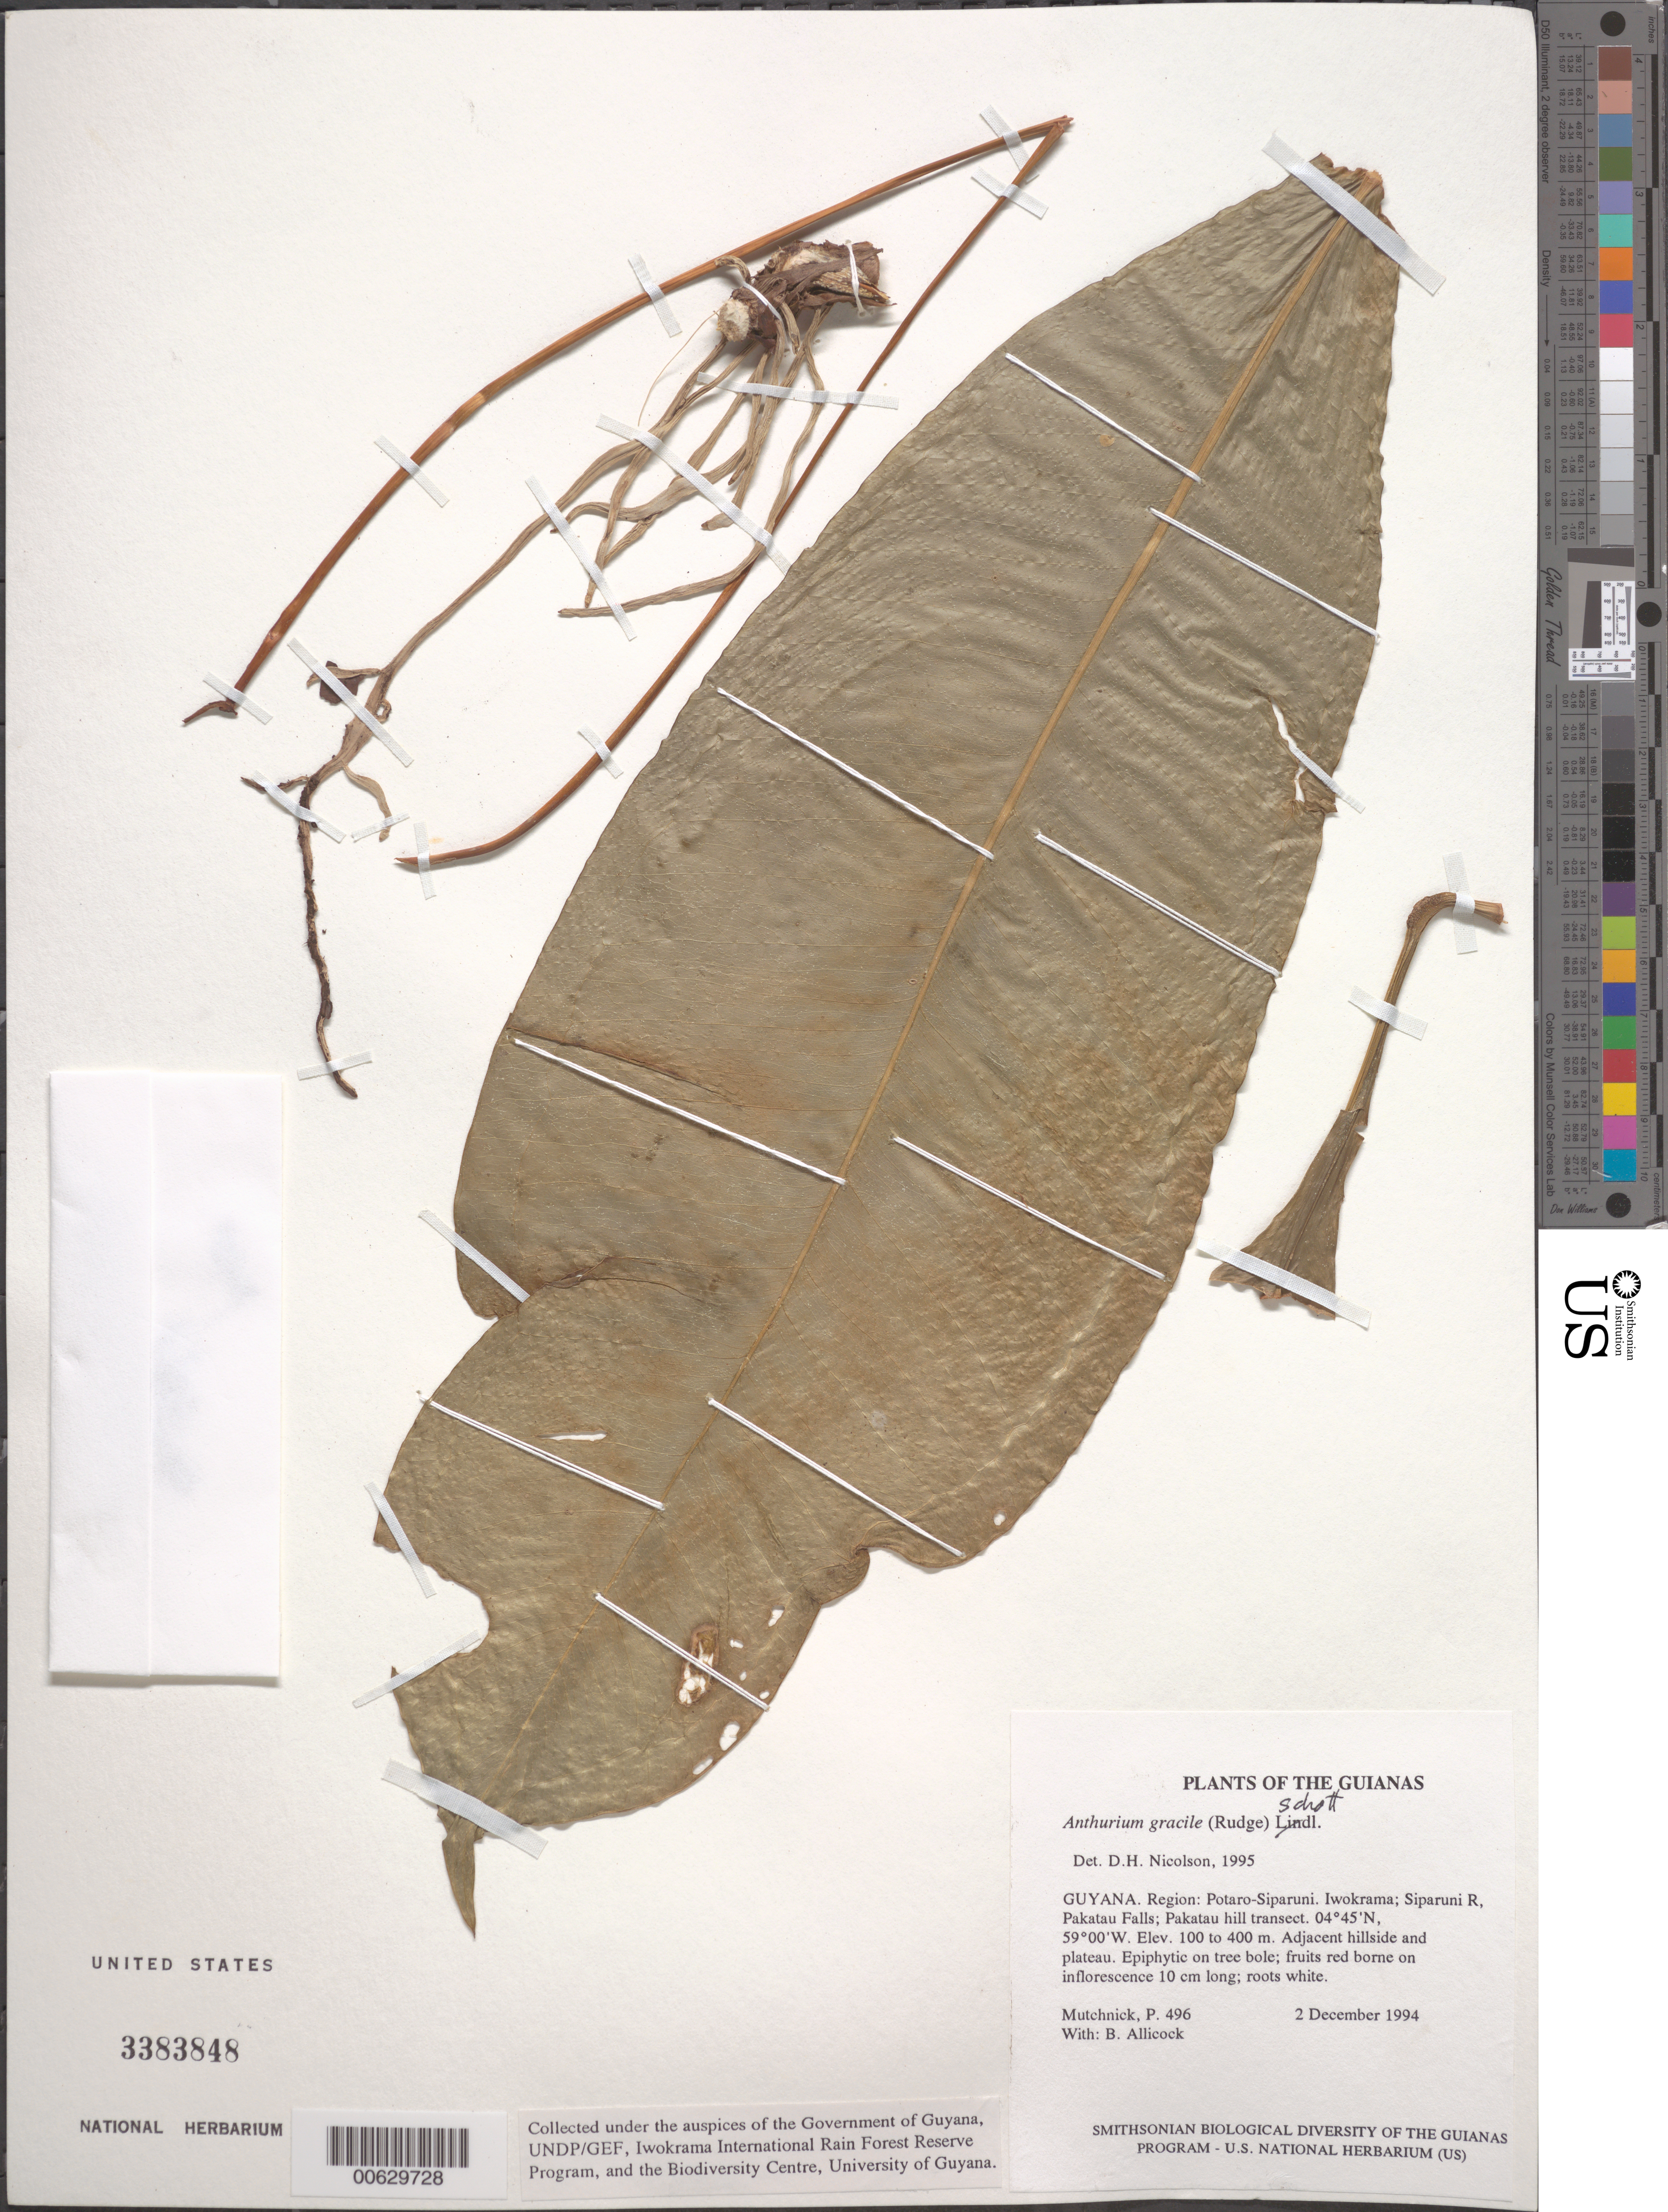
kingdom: Plantae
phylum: Tracheophyta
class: Liliopsida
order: Alismatales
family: Araceae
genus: Anthurium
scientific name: Anthurium gracile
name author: (Rudge) Schott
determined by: Nicolson, Dan H.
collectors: P. Mutchnick & B. Allicock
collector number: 496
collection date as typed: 2 December 1994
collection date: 1994-12-02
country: Guyana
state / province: Potaro-Siparuni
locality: Iwokrama; Siparuni R, Pakatau Falls; Pakatau hill transect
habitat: Adjacent hillside and plateau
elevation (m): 100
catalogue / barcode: US 3383848